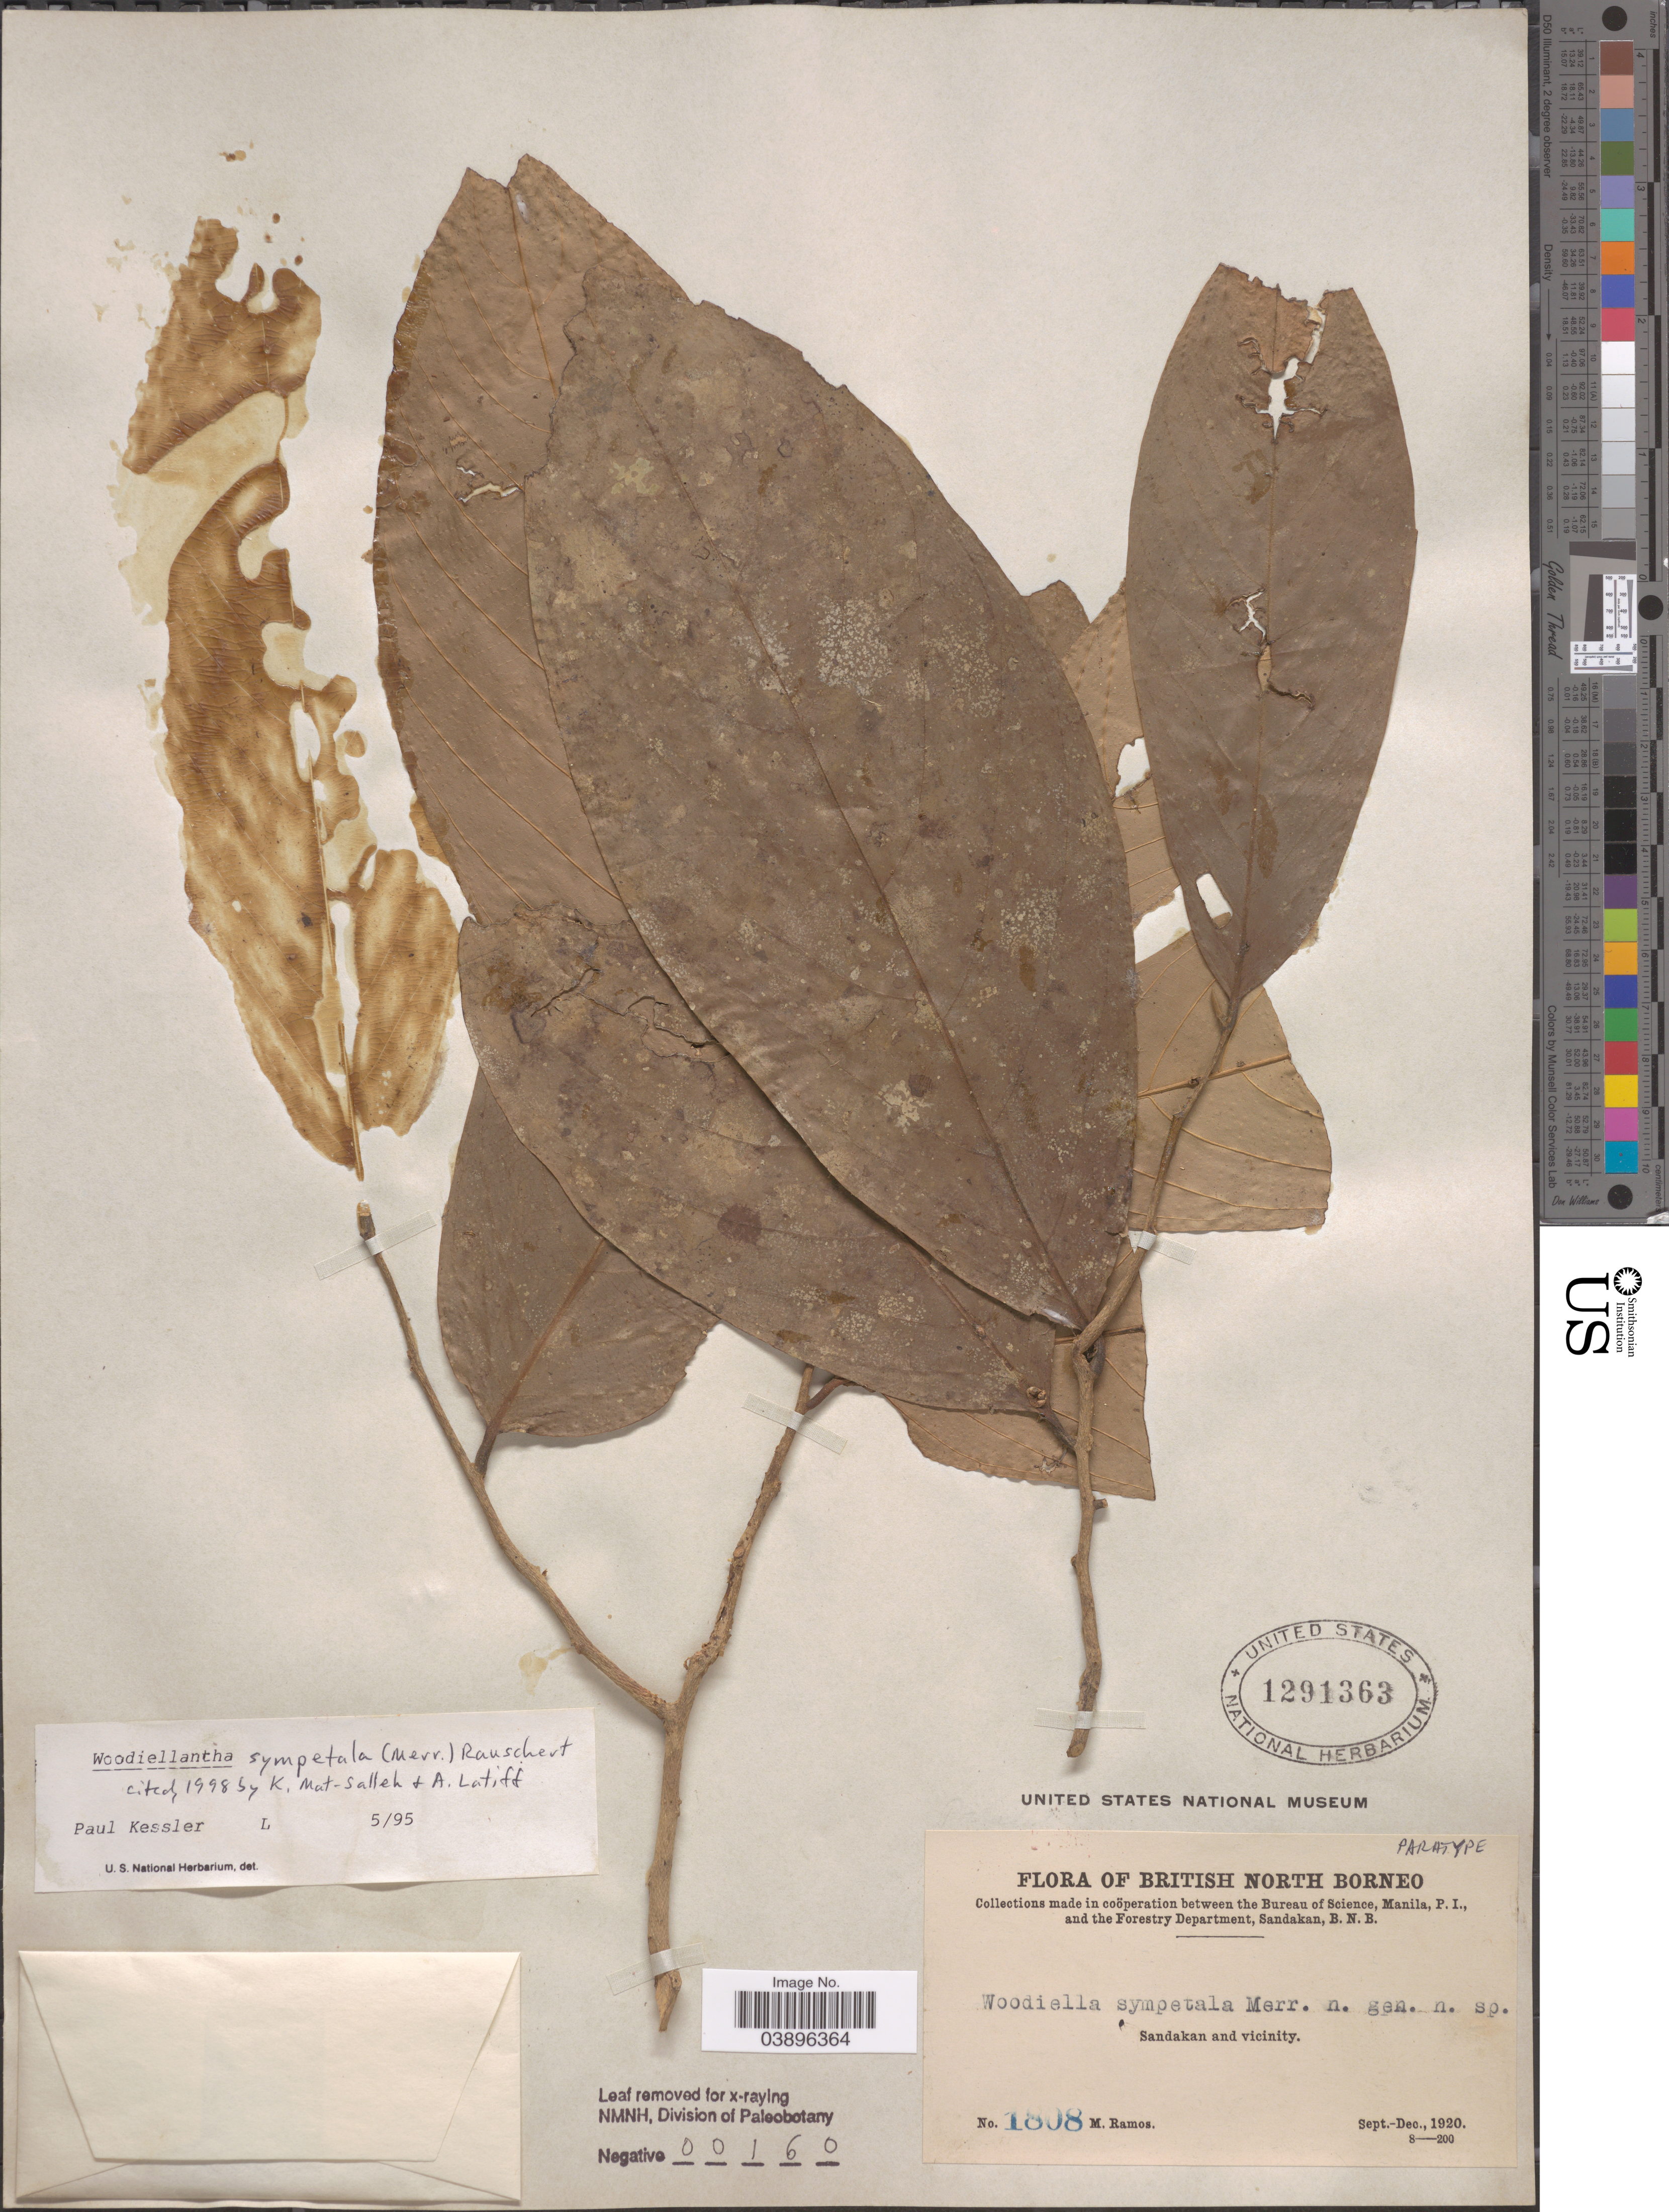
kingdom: Plantae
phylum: Tracheophyta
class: Magnoliopsida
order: Magnoliales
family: Annonaceae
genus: Monoon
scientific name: Monoon sympetalum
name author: (Merr.) B. Xue & R.M.K. Saunders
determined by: Strong, Mark T., (BOT), Smithsonian Institution - National Museum of Natural History (UNITED STATES)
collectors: M. Ramos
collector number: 1808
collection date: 1920-09/1920-12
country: Malaysia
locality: British North Borneo. Sandakan and vicinity.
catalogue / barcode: US 1291363